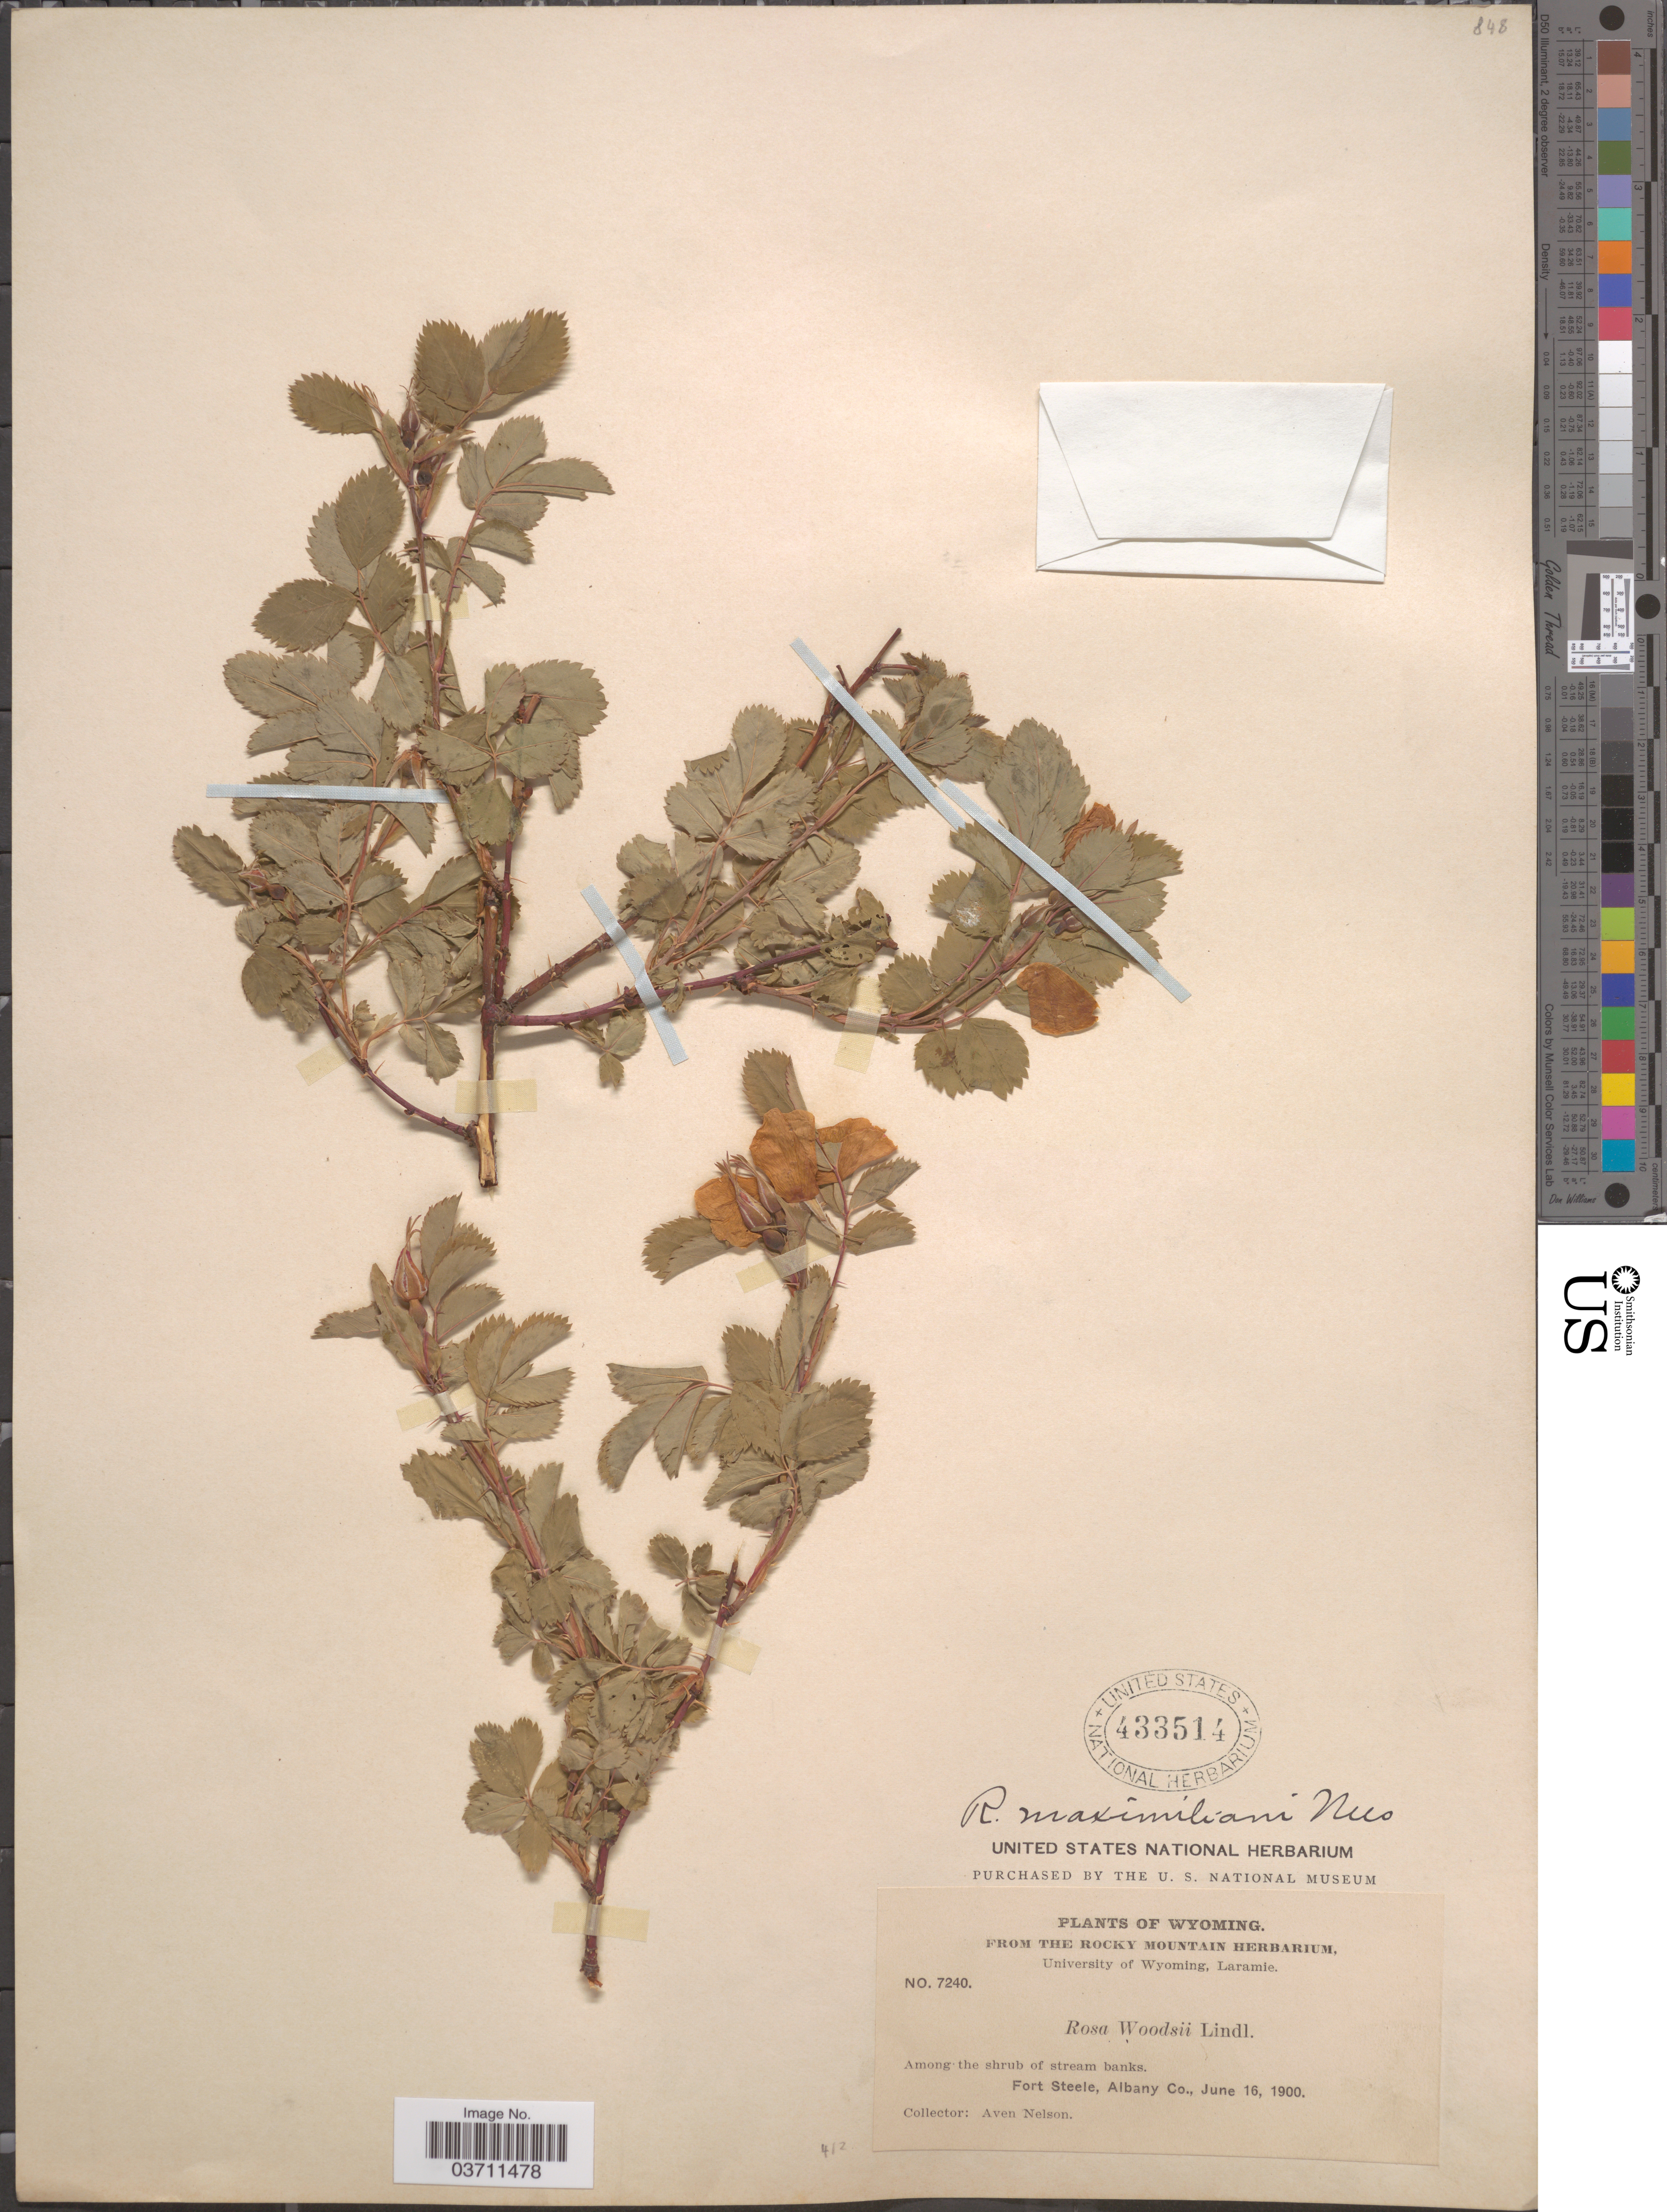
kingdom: Plantae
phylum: Tracheophyta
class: Magnoliopsida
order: Rosales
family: Rosaceae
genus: Rosa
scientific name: Rosa maximiliani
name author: Nees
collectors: A. Nelson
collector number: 7240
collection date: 1900-06-16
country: United States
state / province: Wyoming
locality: Fort Steele, Albany Co.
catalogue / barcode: US 433514